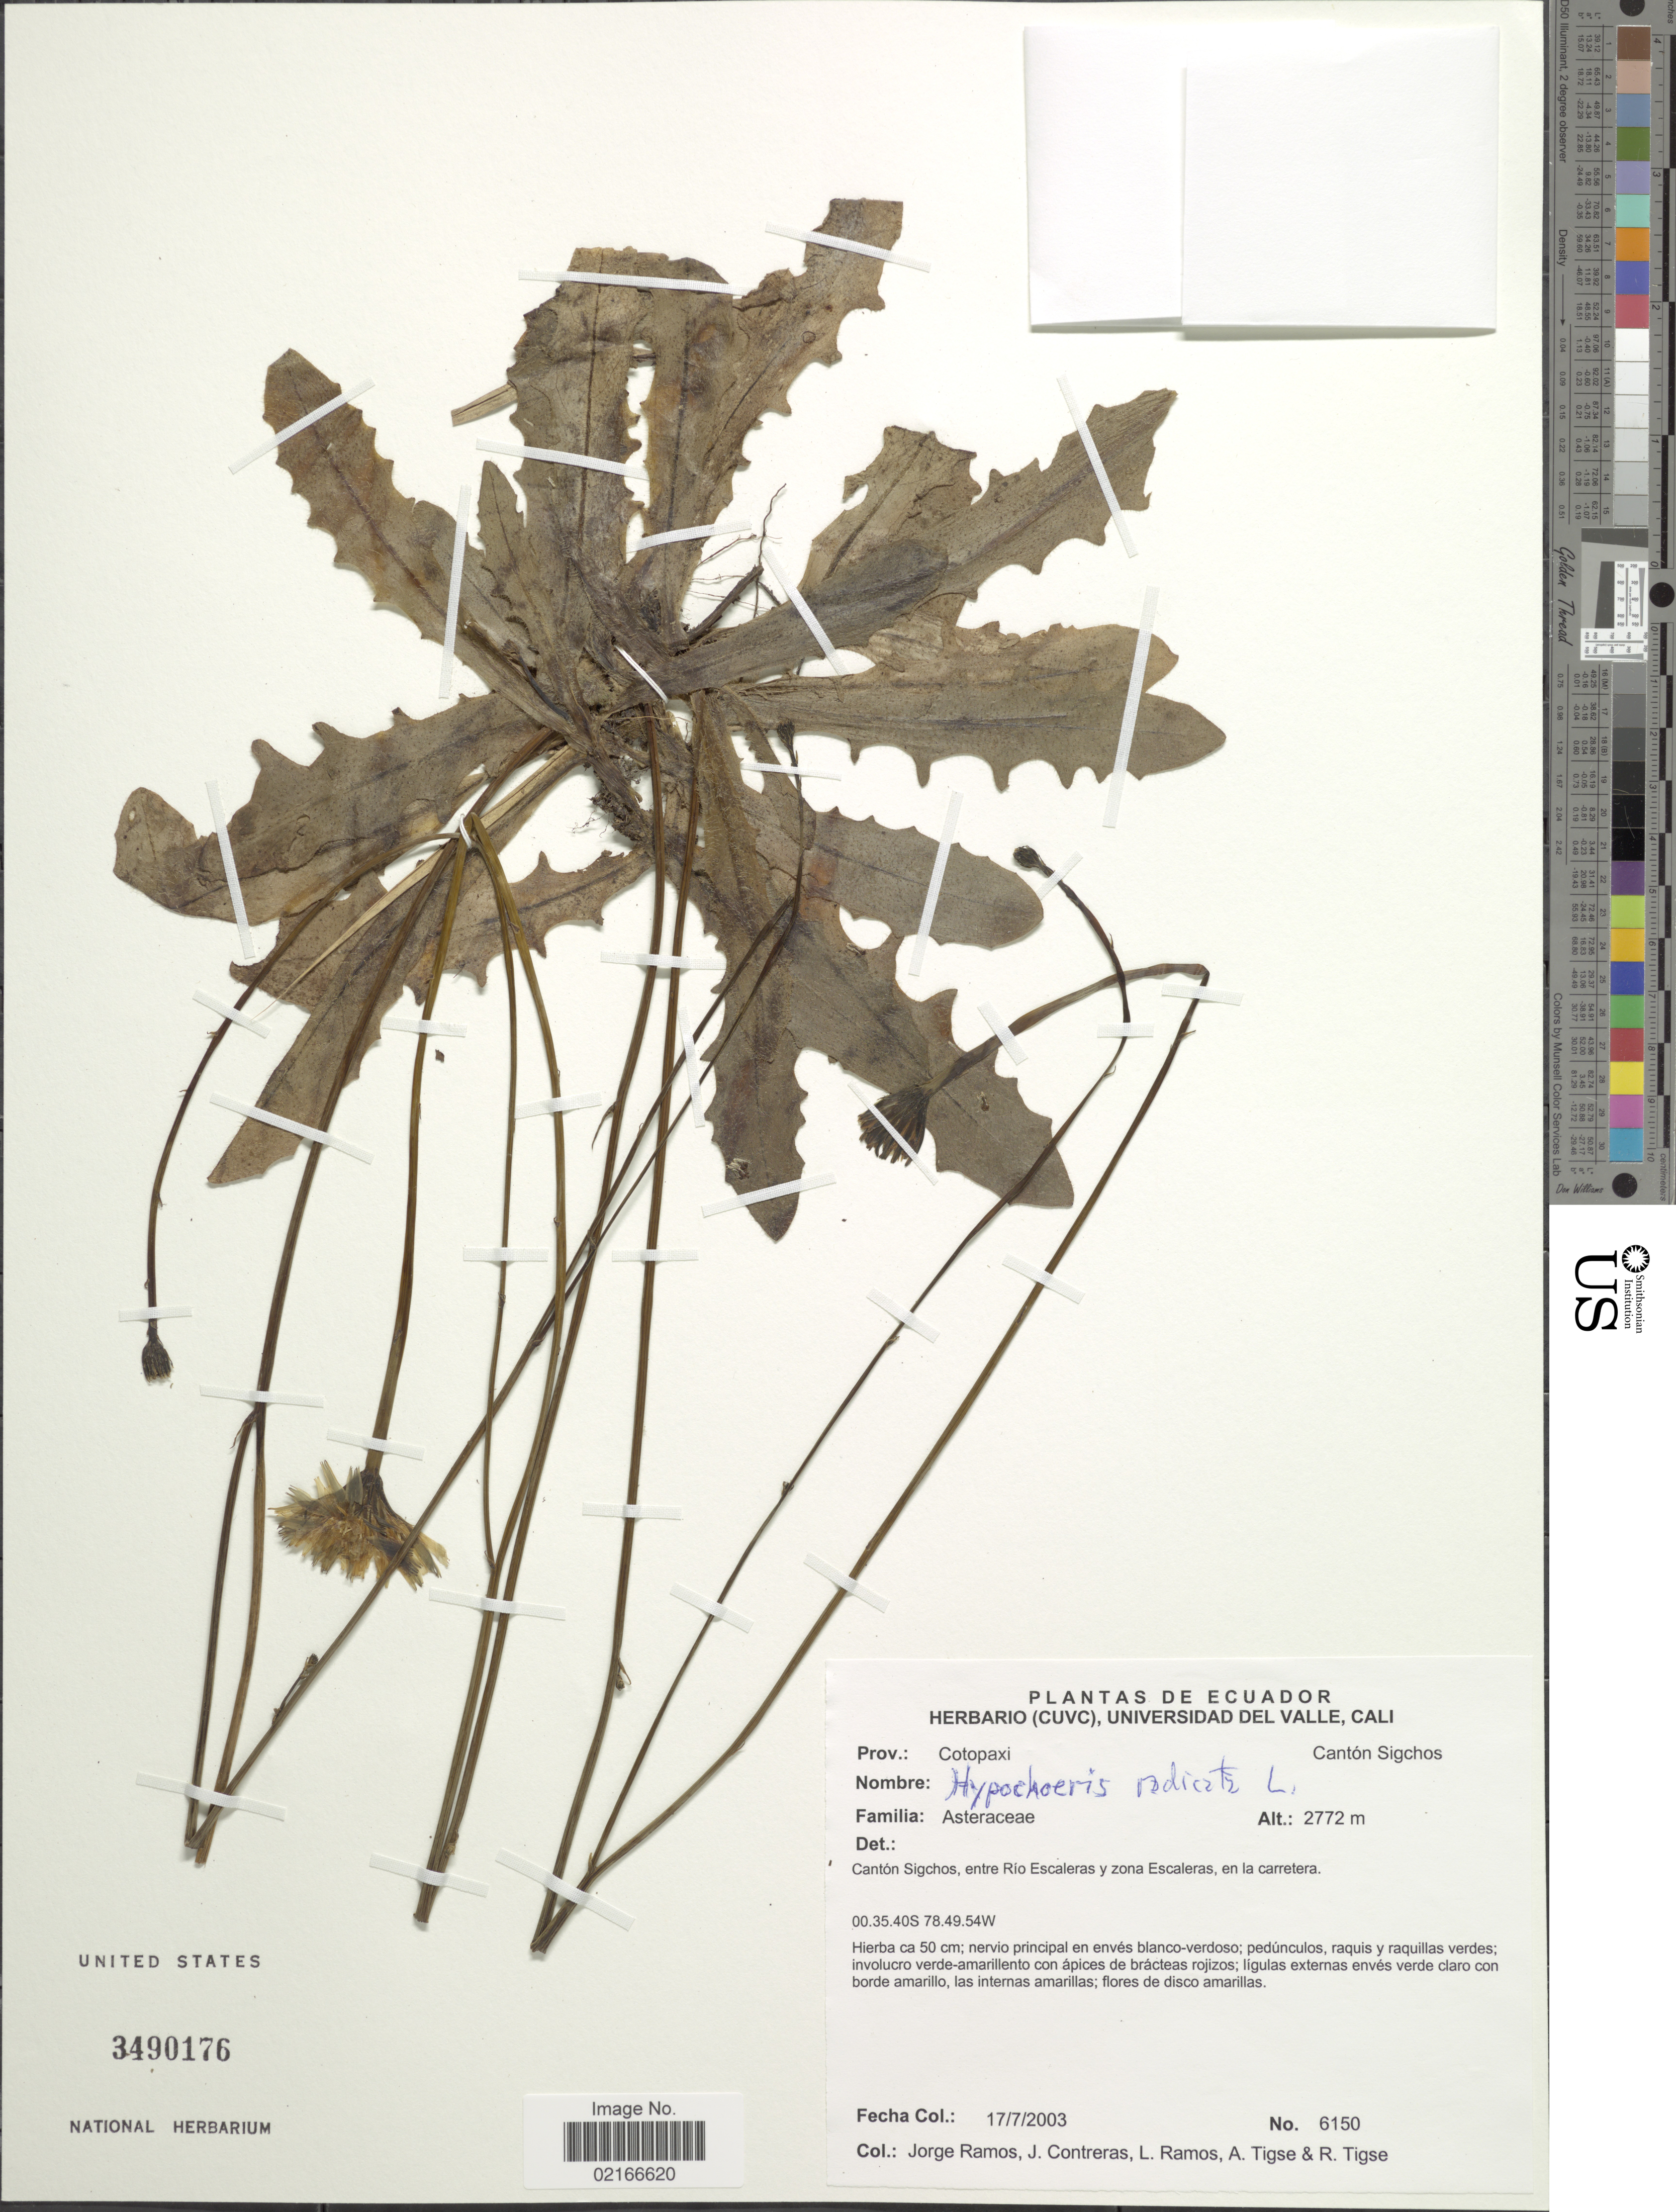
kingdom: Plantae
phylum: Tracheophyta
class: Magnoliopsida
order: Asterales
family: Asteraceae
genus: Hypochaeris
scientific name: Hypochaeris radicata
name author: L.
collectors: J. Ramos, J. Contreras, L. Ramos, A. Tigse & R. Tigse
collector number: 6150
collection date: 2003-07-17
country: Ecuador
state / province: Cotopaxi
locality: Cantón Sigchos, entre Río Escaleras y zona Escaleras, en la carretera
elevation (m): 2772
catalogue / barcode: US 3490176